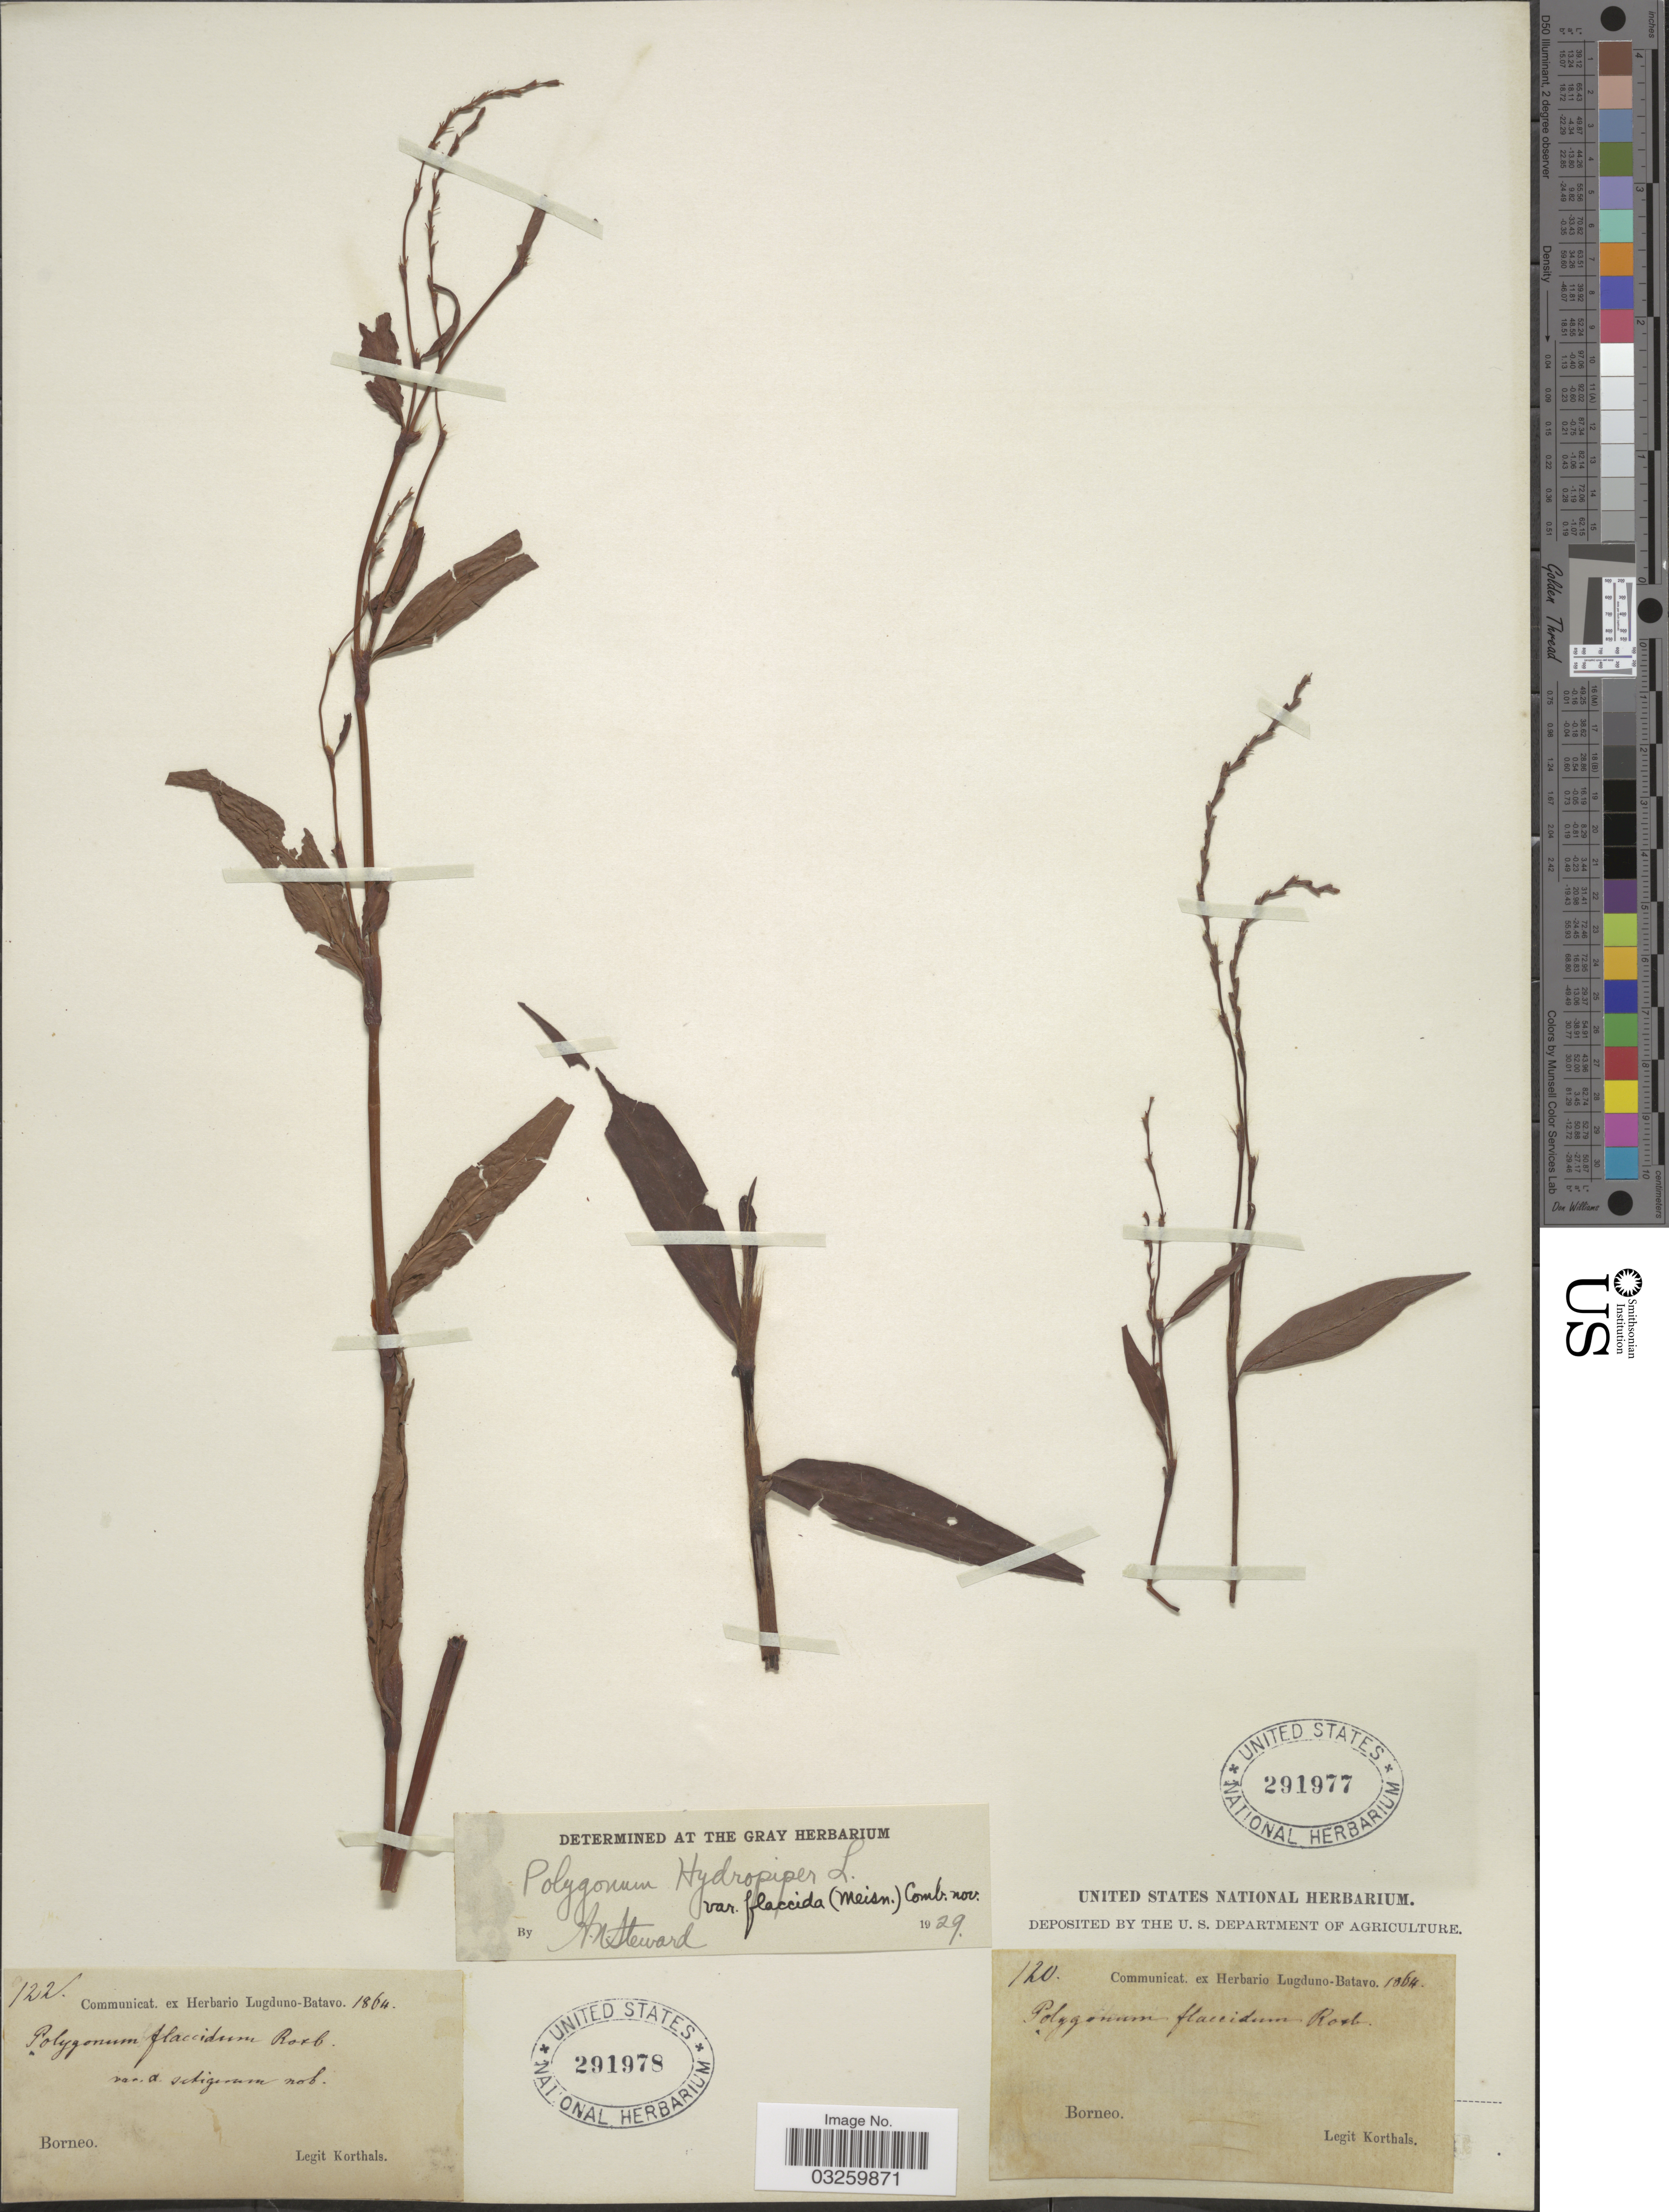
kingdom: Plantae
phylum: Tracheophyta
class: Magnoliopsida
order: Caryophyllales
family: Polygonaceae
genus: Persicaria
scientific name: Persicaria hydropiper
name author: (L.) Delarbre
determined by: Wagner, W. L., (BOT), Smithsonian Institution - National Museum of Natural History (UNITED STATES)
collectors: -. Korthals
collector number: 120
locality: Borneo.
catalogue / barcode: US 291977-2